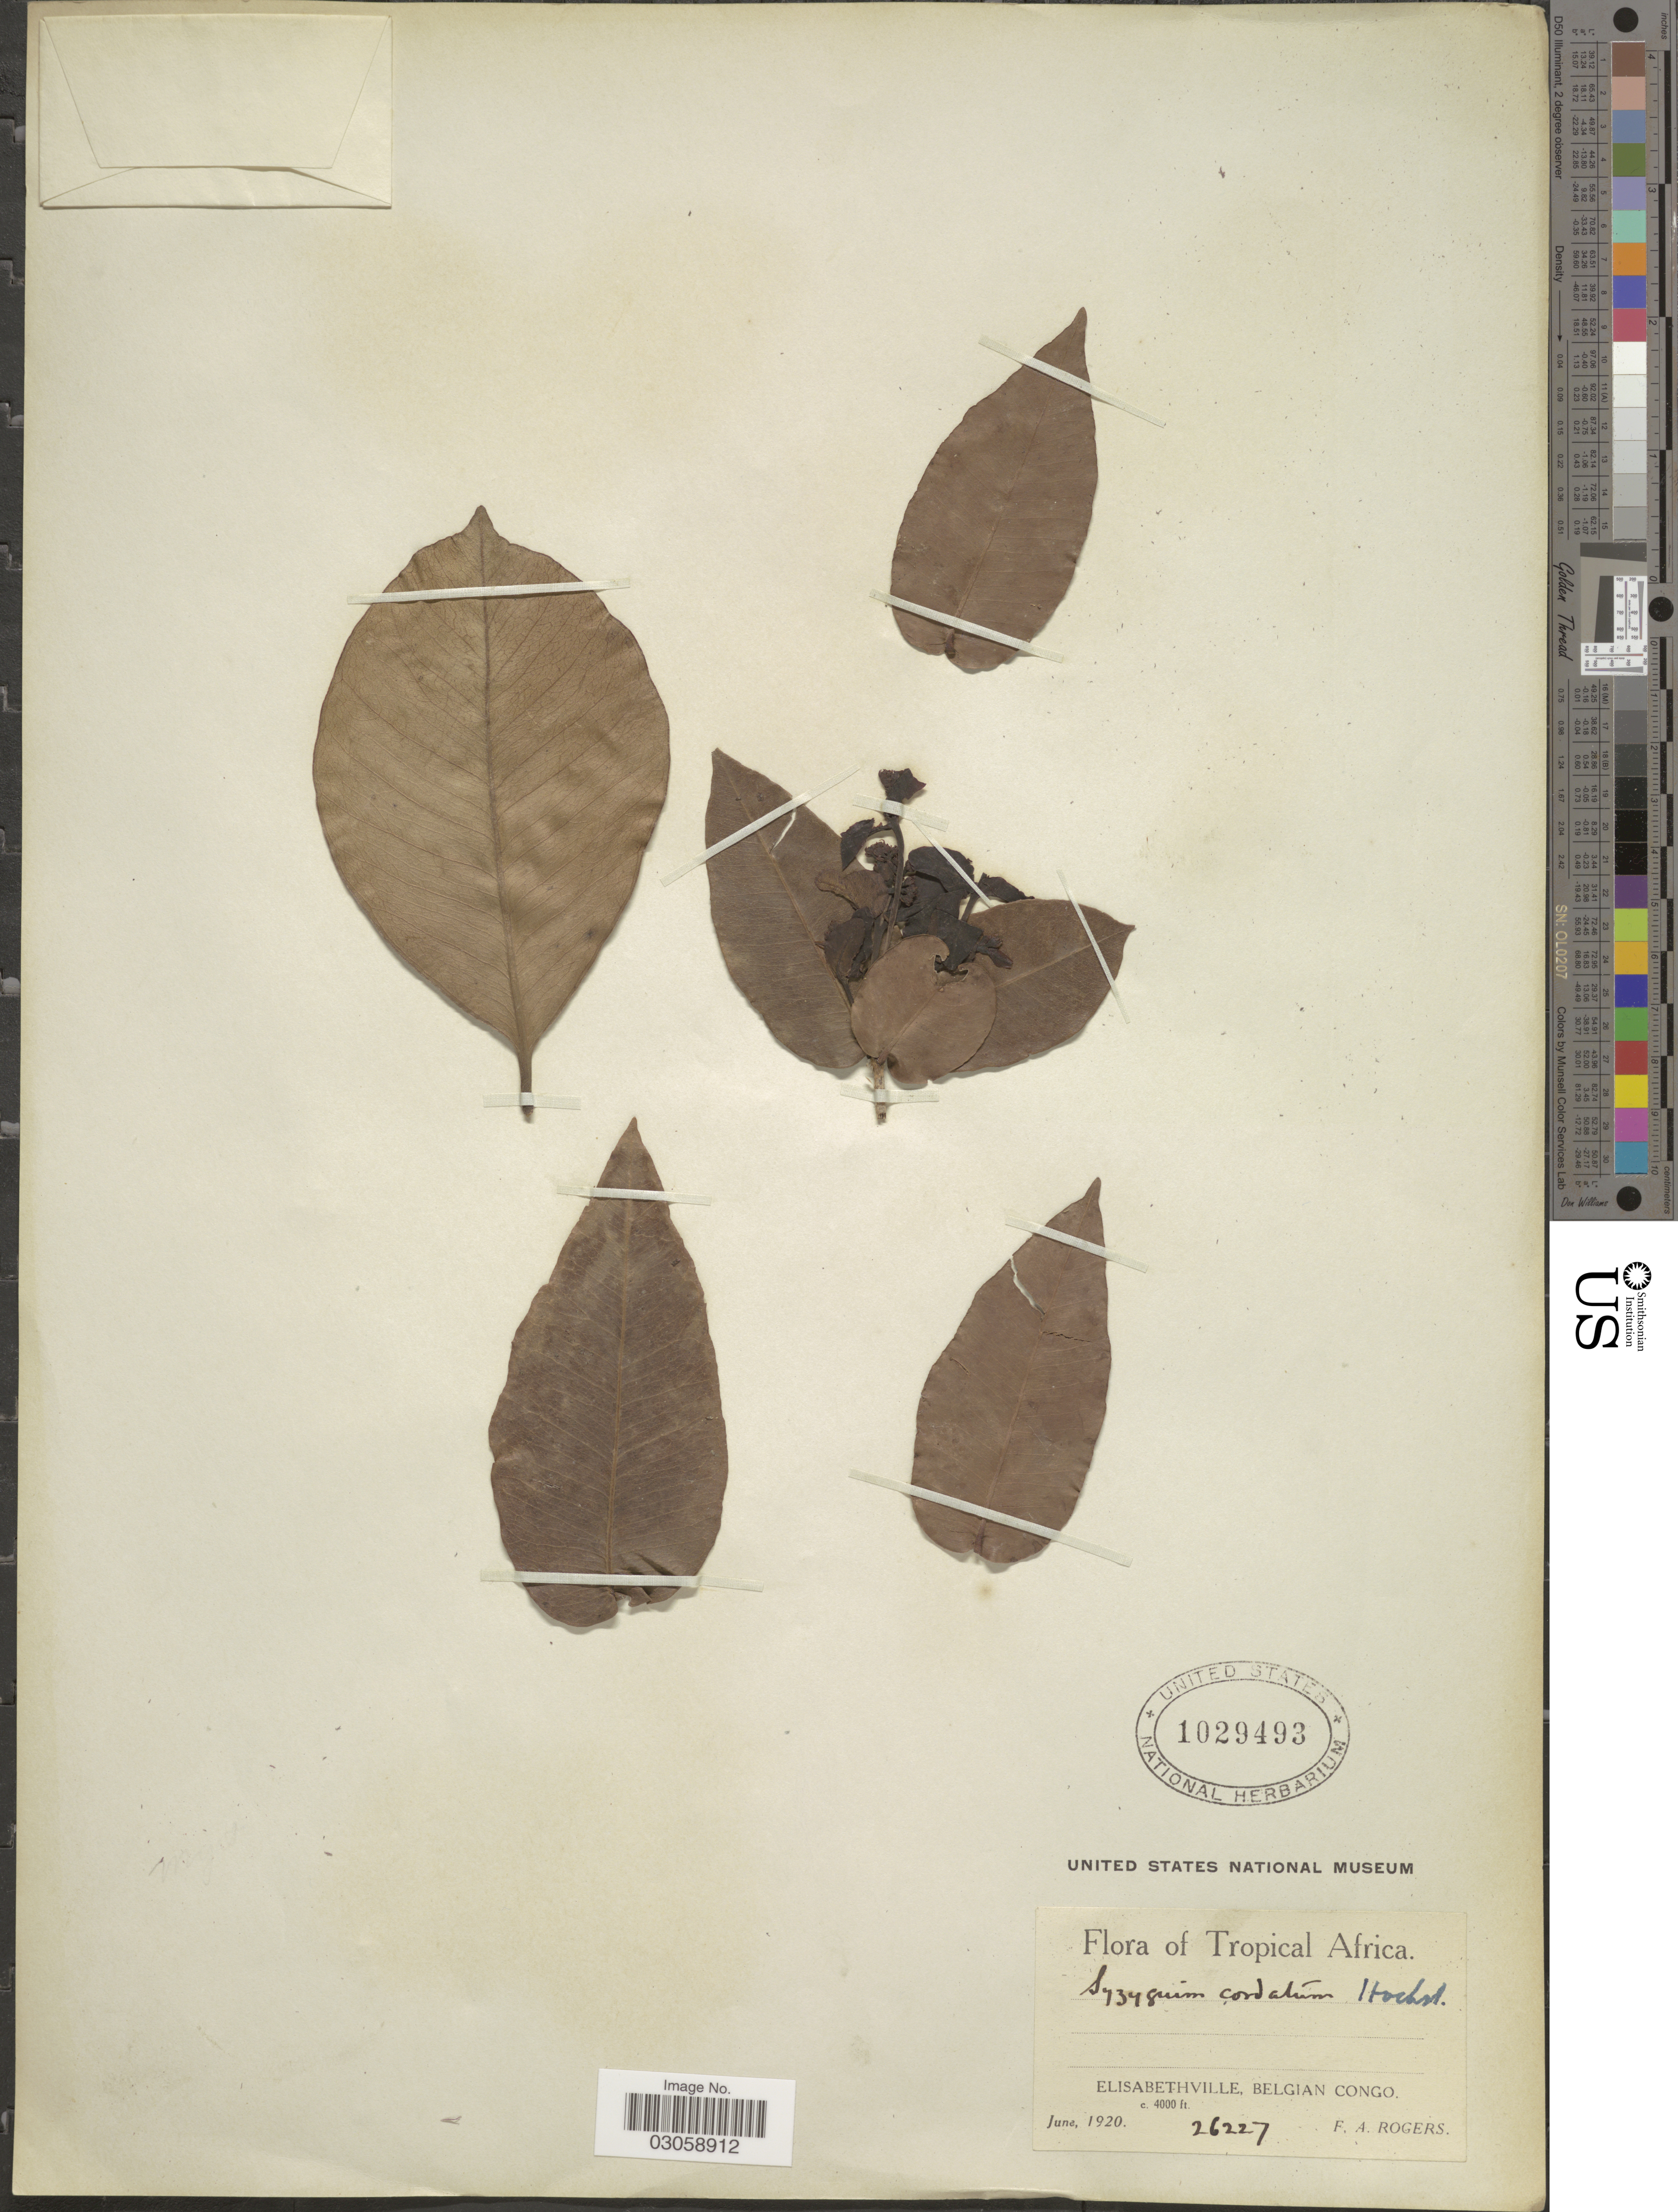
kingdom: Plantae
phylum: Tracheophyta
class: Magnoliopsida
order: Myrtales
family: Myrtaceae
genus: Syzygium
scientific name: Syzygium cordatum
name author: Hochst. ex Krauss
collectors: F. A. Rogers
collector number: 26227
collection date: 1920-06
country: Congo, Democratic Republic of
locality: Tropical Africa, Elisabethville, Belgian Congo.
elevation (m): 1219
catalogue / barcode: US 1029493